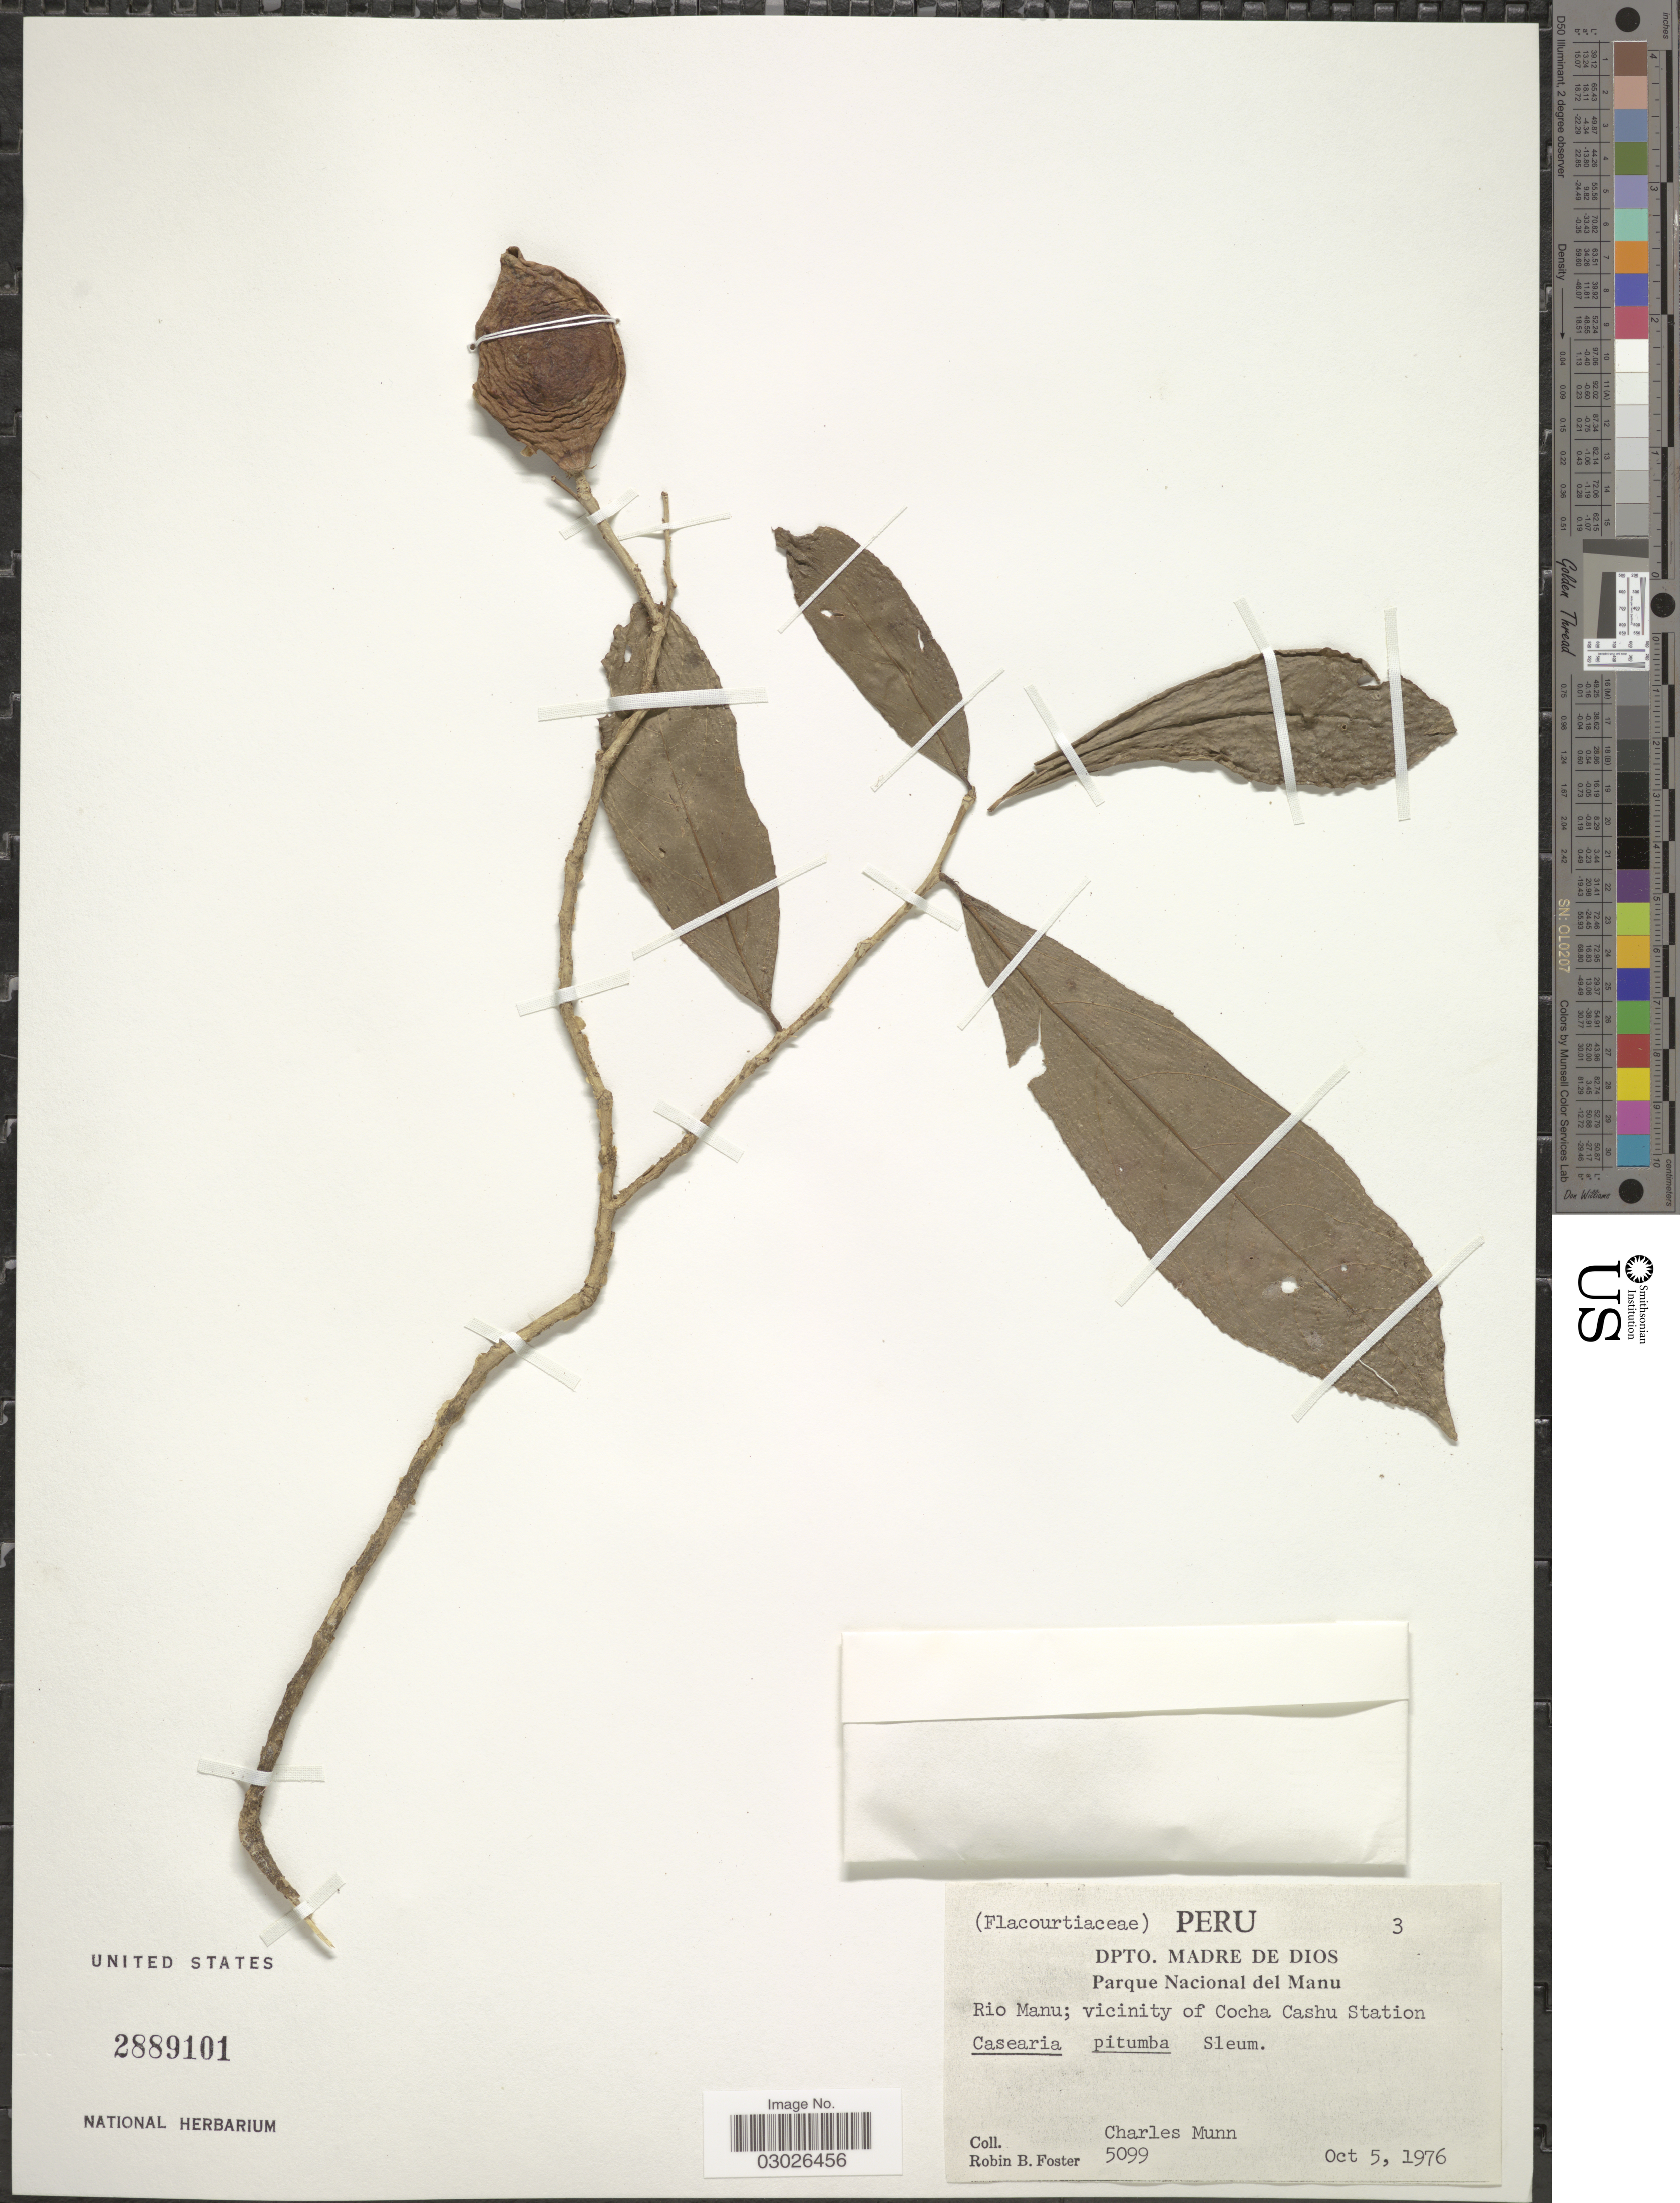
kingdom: Plantae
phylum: Tracheophyta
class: Magnoliopsida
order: Malpighiales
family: Salicaceae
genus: Casearia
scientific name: Casearia pitumba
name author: Sleumer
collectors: C. Munn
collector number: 5099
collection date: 1976-10-05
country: Peru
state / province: Madre de Dios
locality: Dpto. Madre de Dios, Parque Nacional del Manu, Rio Manu; vicinity of Cocha Cashu Station.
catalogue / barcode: US 2889101